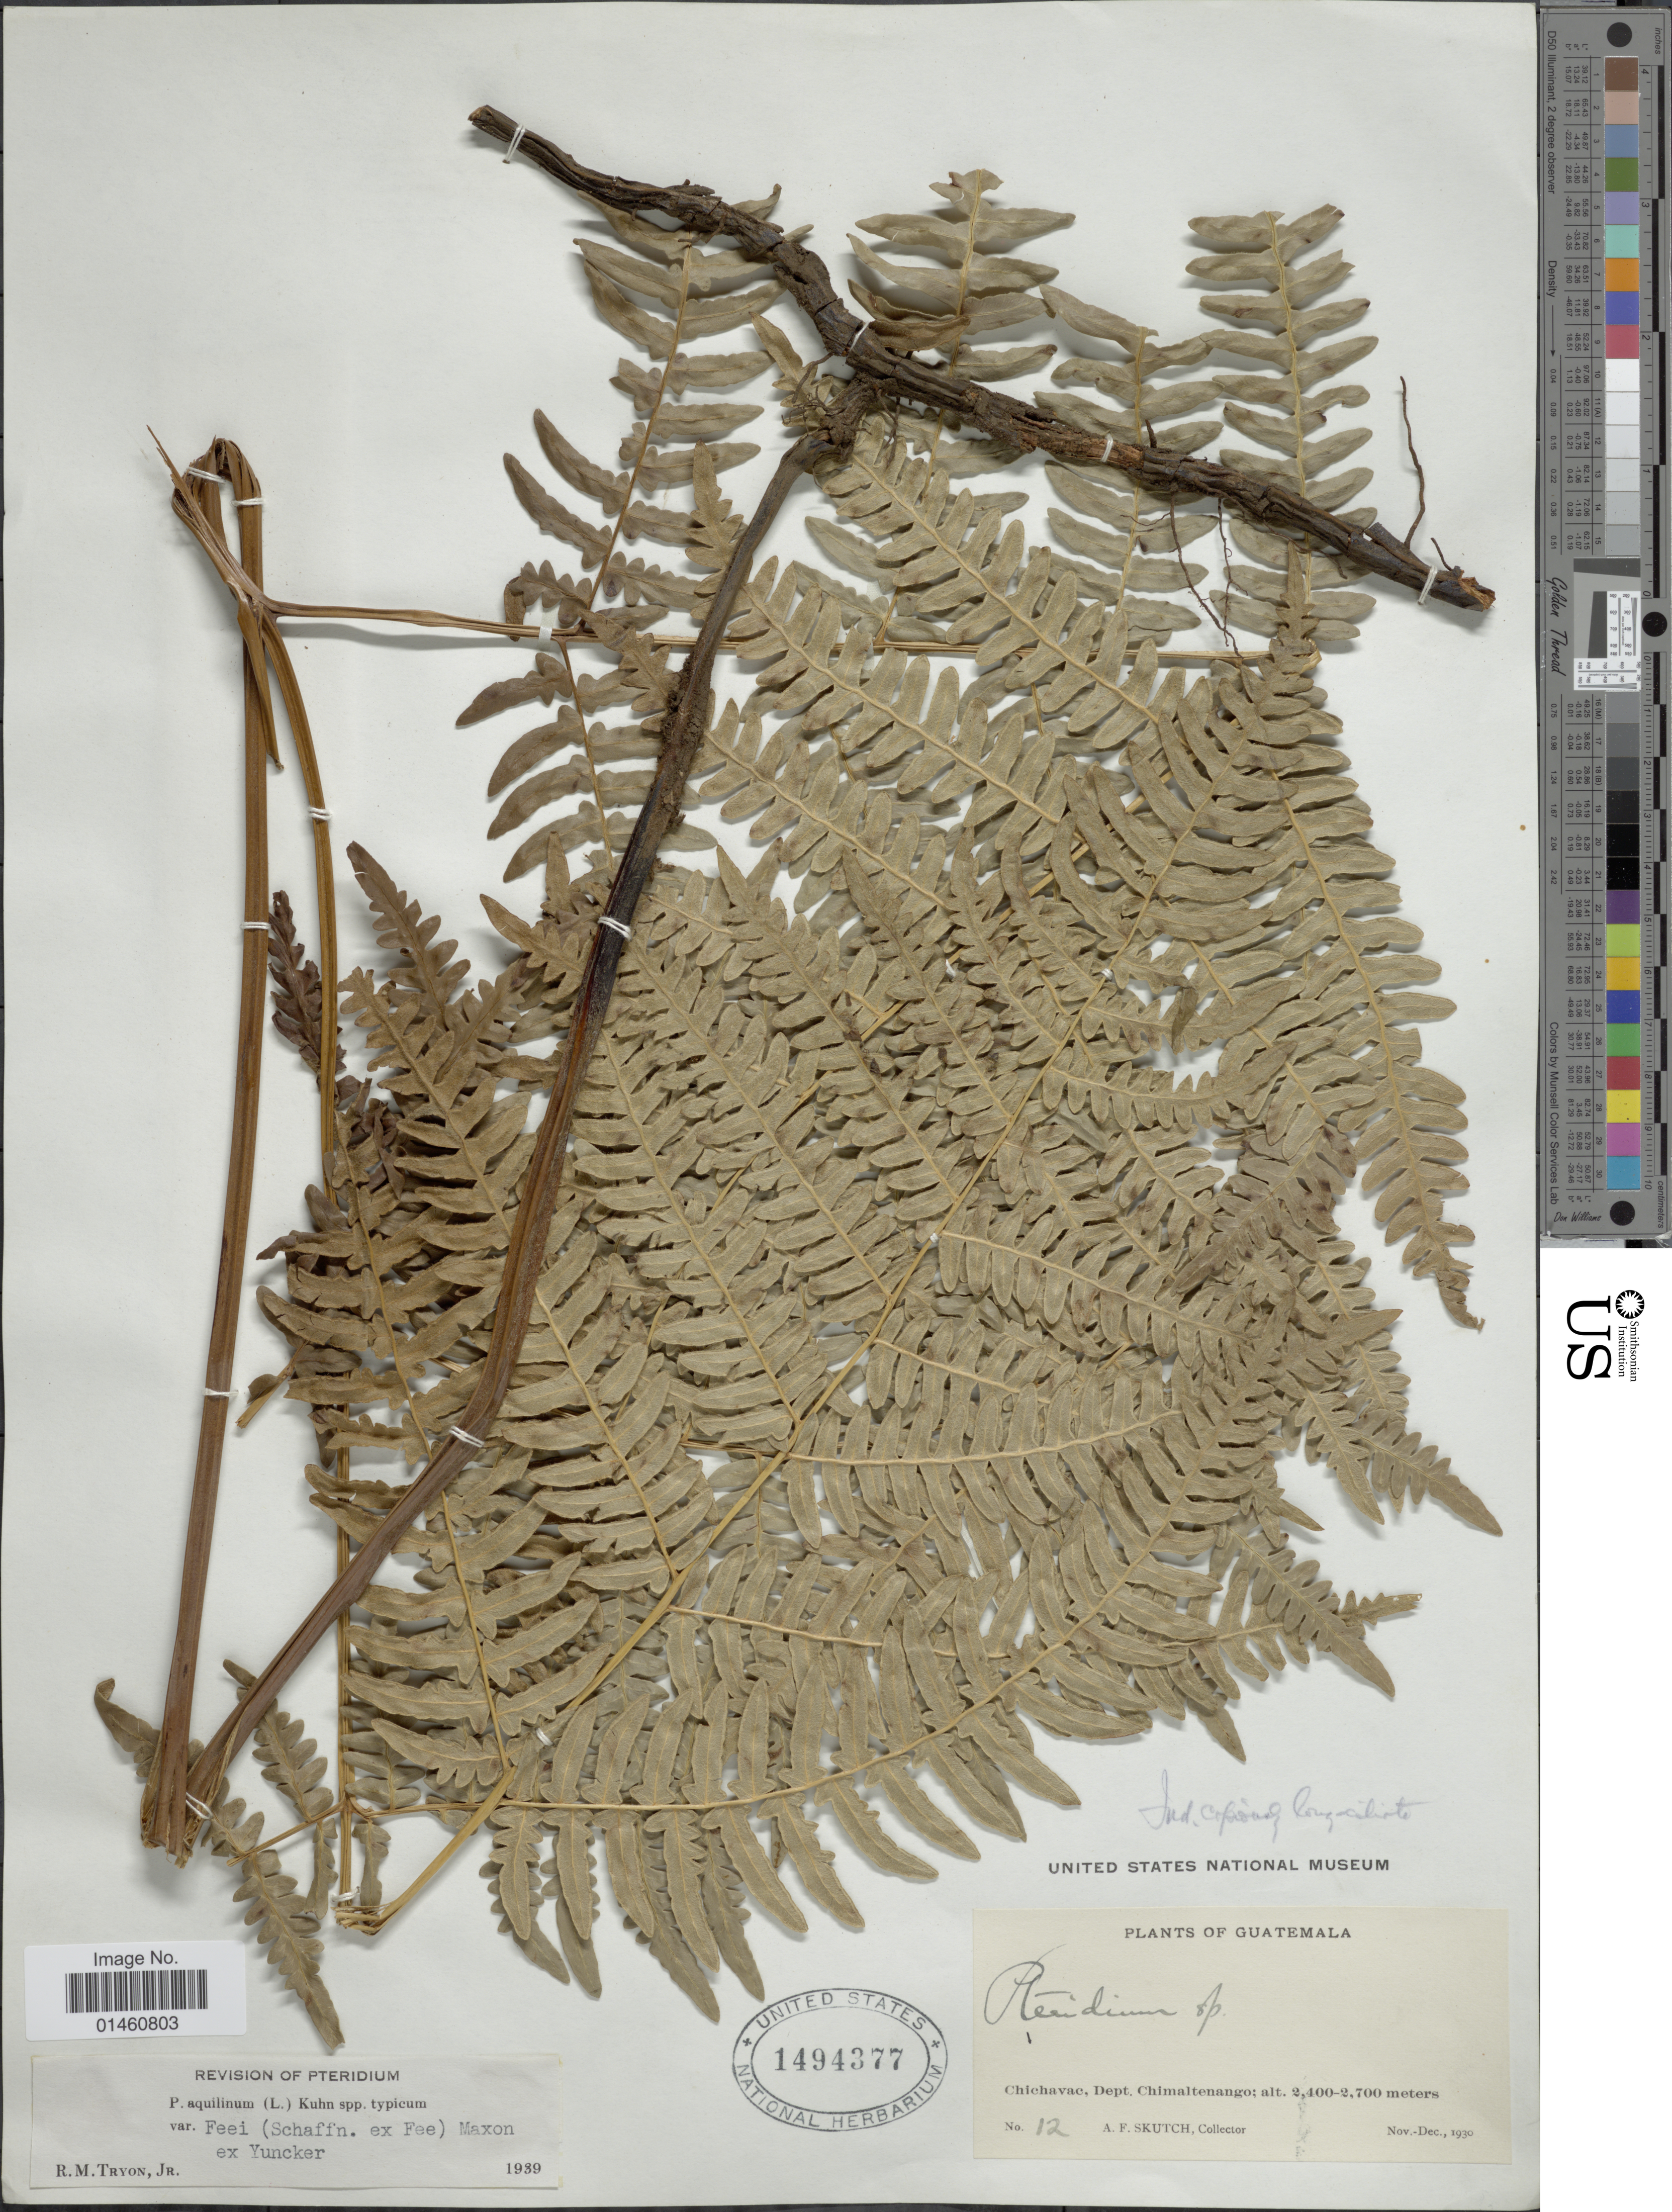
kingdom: Plantae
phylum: Tracheophyta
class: Polypodiopsida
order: Polypodiales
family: Dennstaedtiaceae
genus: Pteridium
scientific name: Pteridium aquilinum var. feei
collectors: A. F. Skutch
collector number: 12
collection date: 1930-11/1930-12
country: Guatemala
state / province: Chimaltenango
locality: Chichavac.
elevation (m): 2400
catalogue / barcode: US 1494377